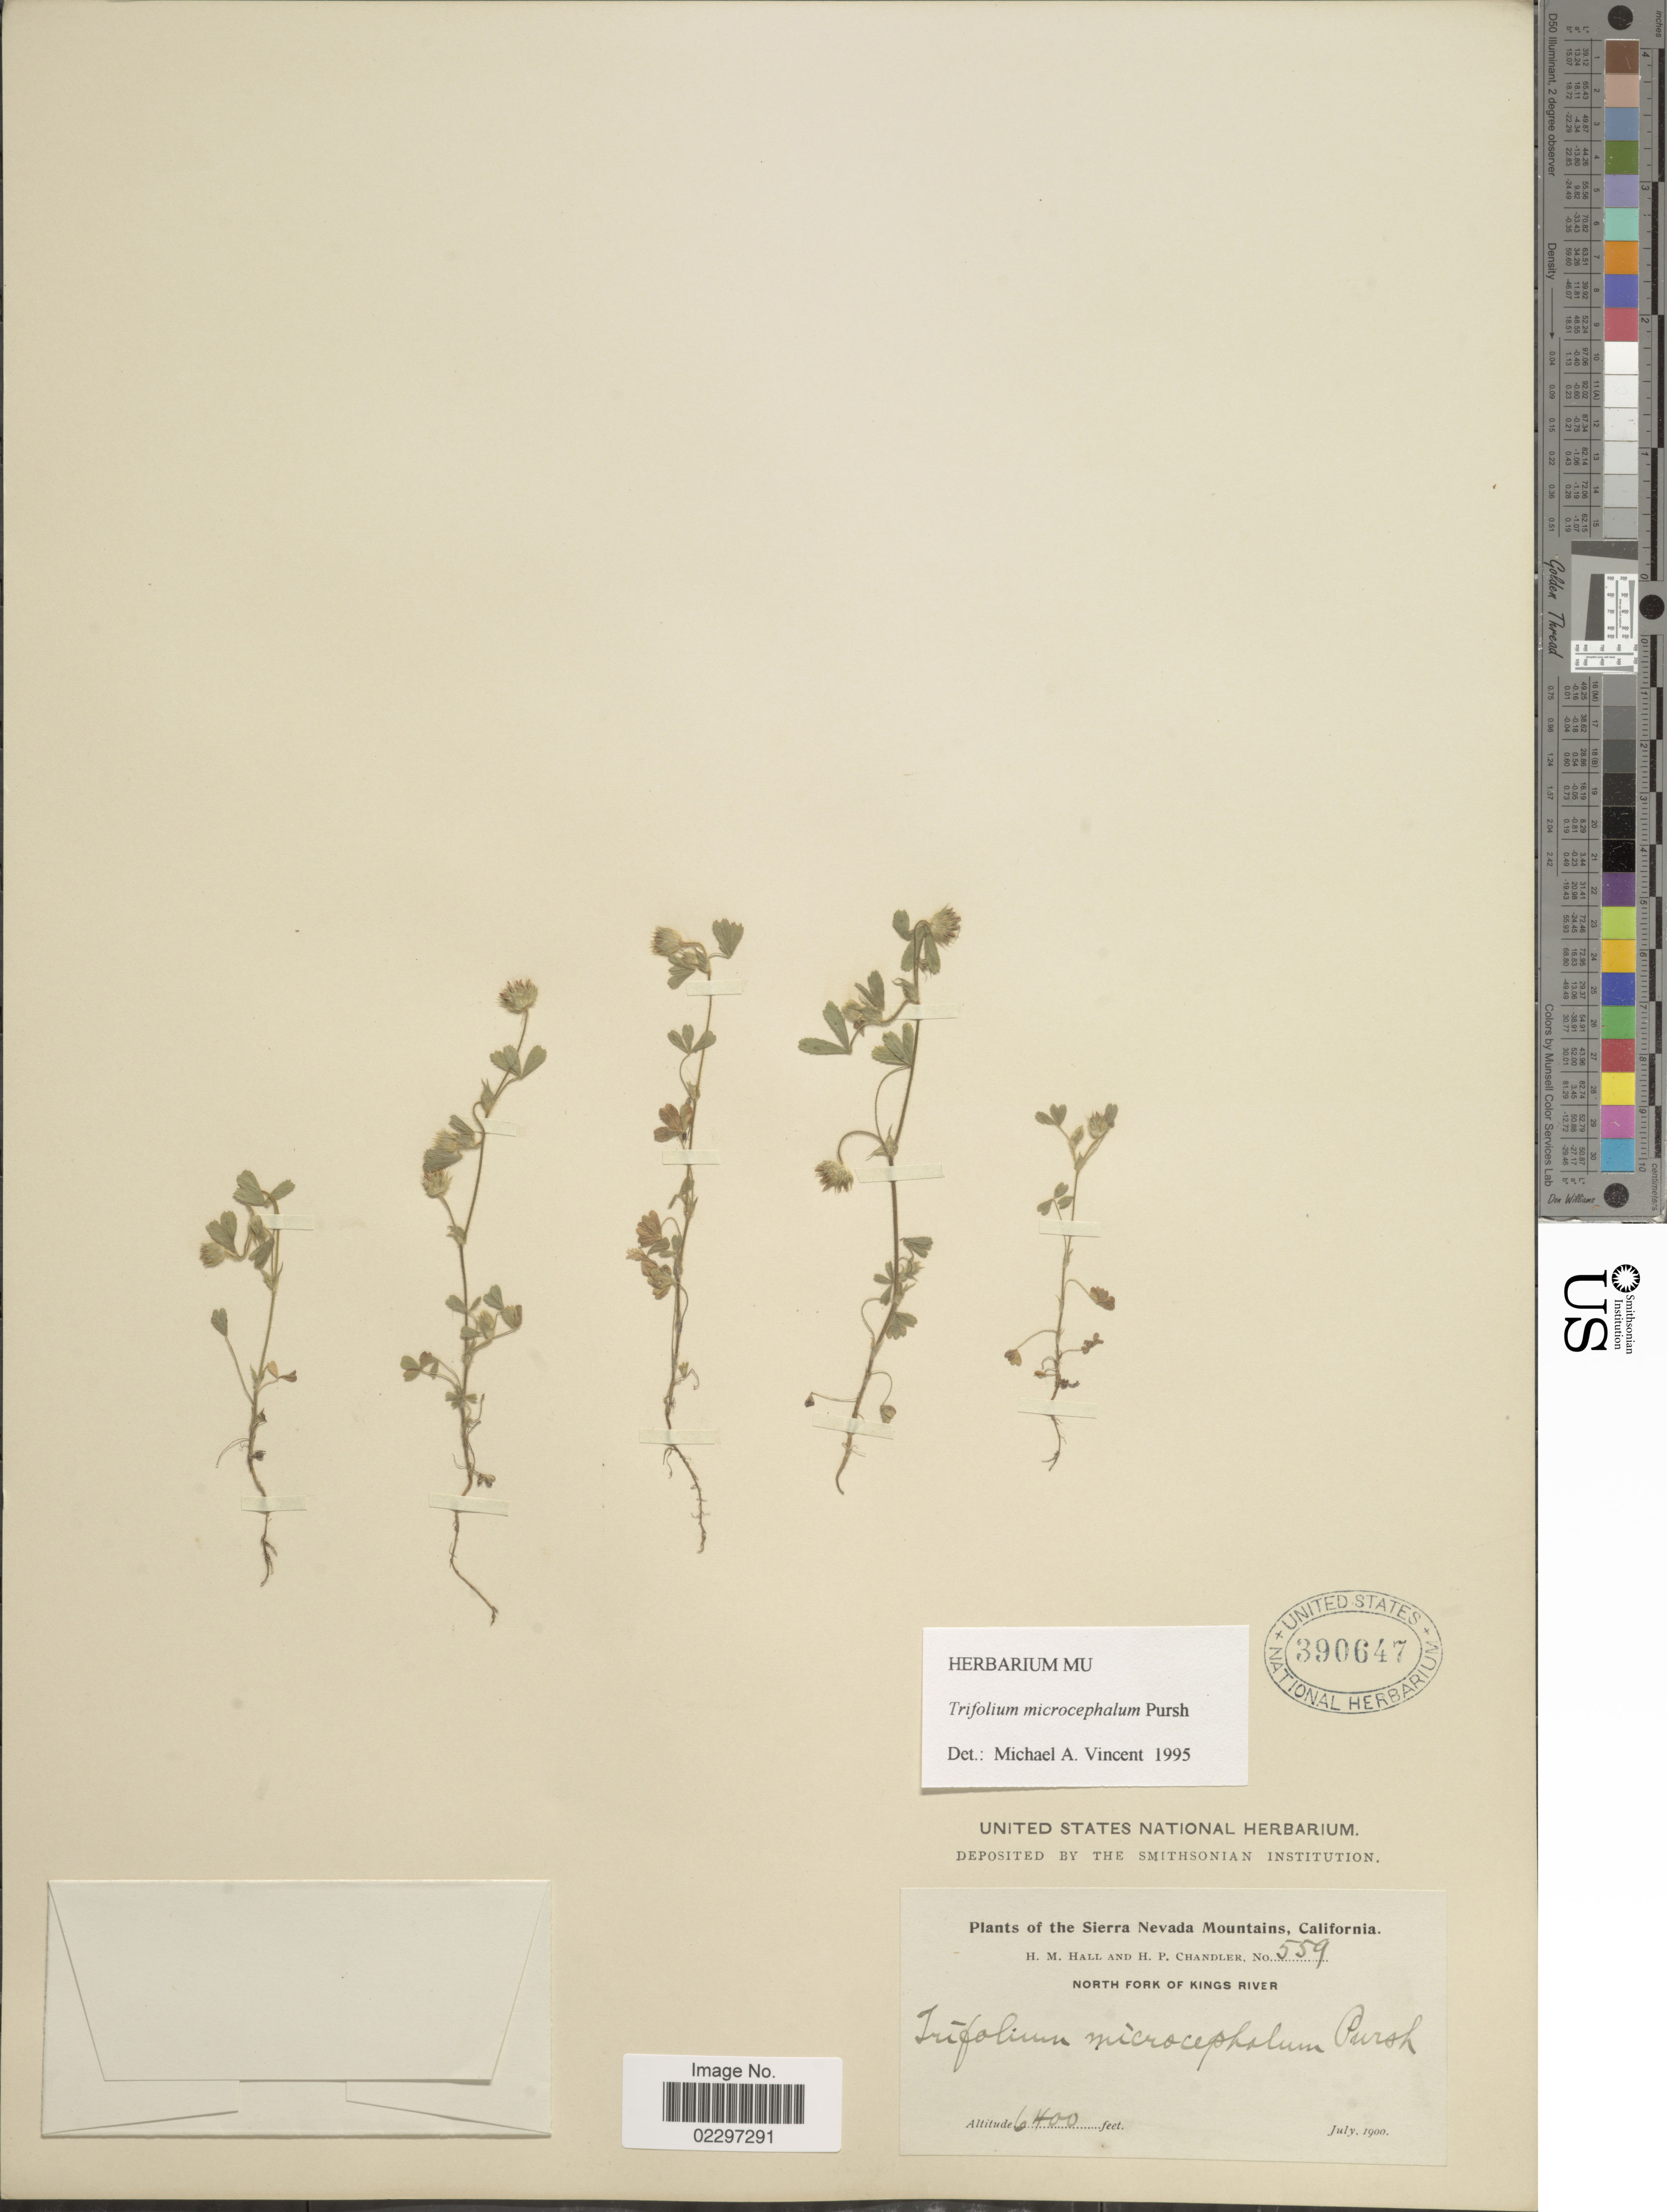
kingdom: Plantae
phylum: Tracheophyta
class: Magnoliopsida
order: Fabales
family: Fabaceae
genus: Trifolium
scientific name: Trifolium microcephalum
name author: Pursh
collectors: H. M. Hall & H. Chandler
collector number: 559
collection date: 1900-07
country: United States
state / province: California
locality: Sierra Nevada Mountains. North Fork of Kings River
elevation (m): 1951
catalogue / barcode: US 390647